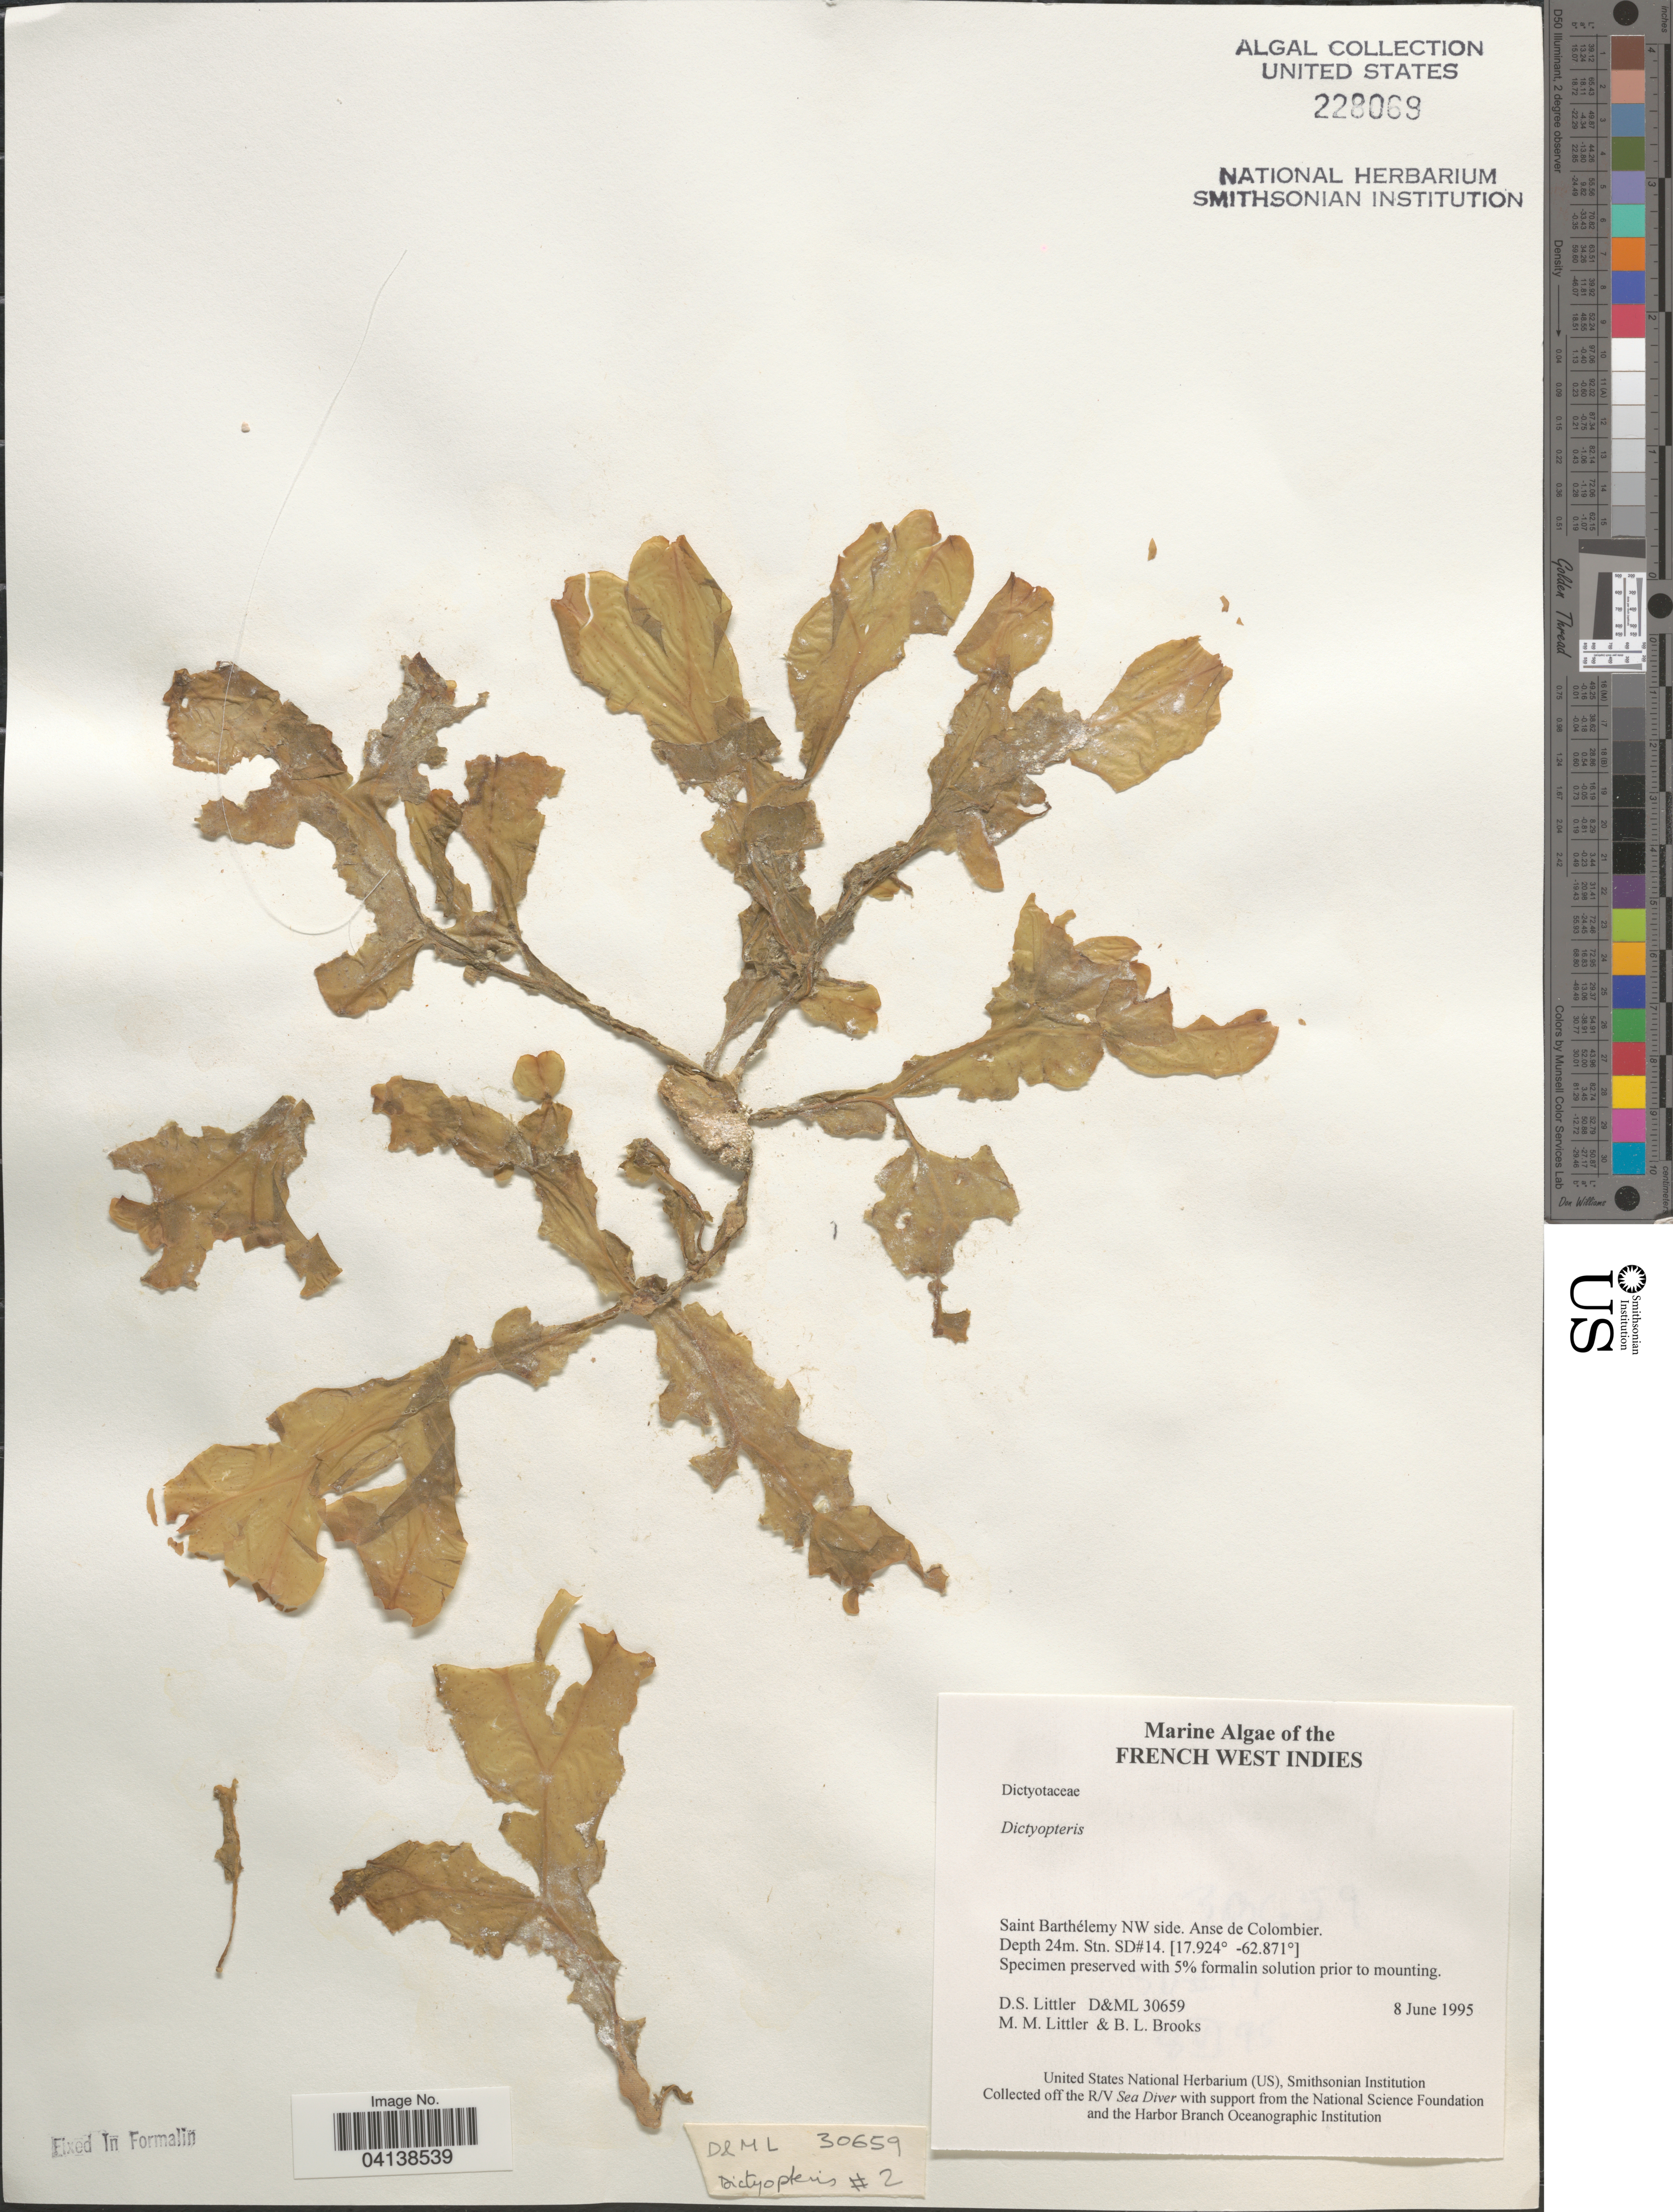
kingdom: Chromista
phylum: Ochrophyta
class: Phaeophyceae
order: Dictyotales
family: Dictyotaceae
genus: Dictyopteris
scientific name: Dictyopteris sp.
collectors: D. S. Littler & B. Brooks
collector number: D&ML30659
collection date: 1995-06-08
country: Saint Barthélemy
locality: French West Indies. NW side. Anse de Colombier. Stn. SD#14.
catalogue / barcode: US 228069